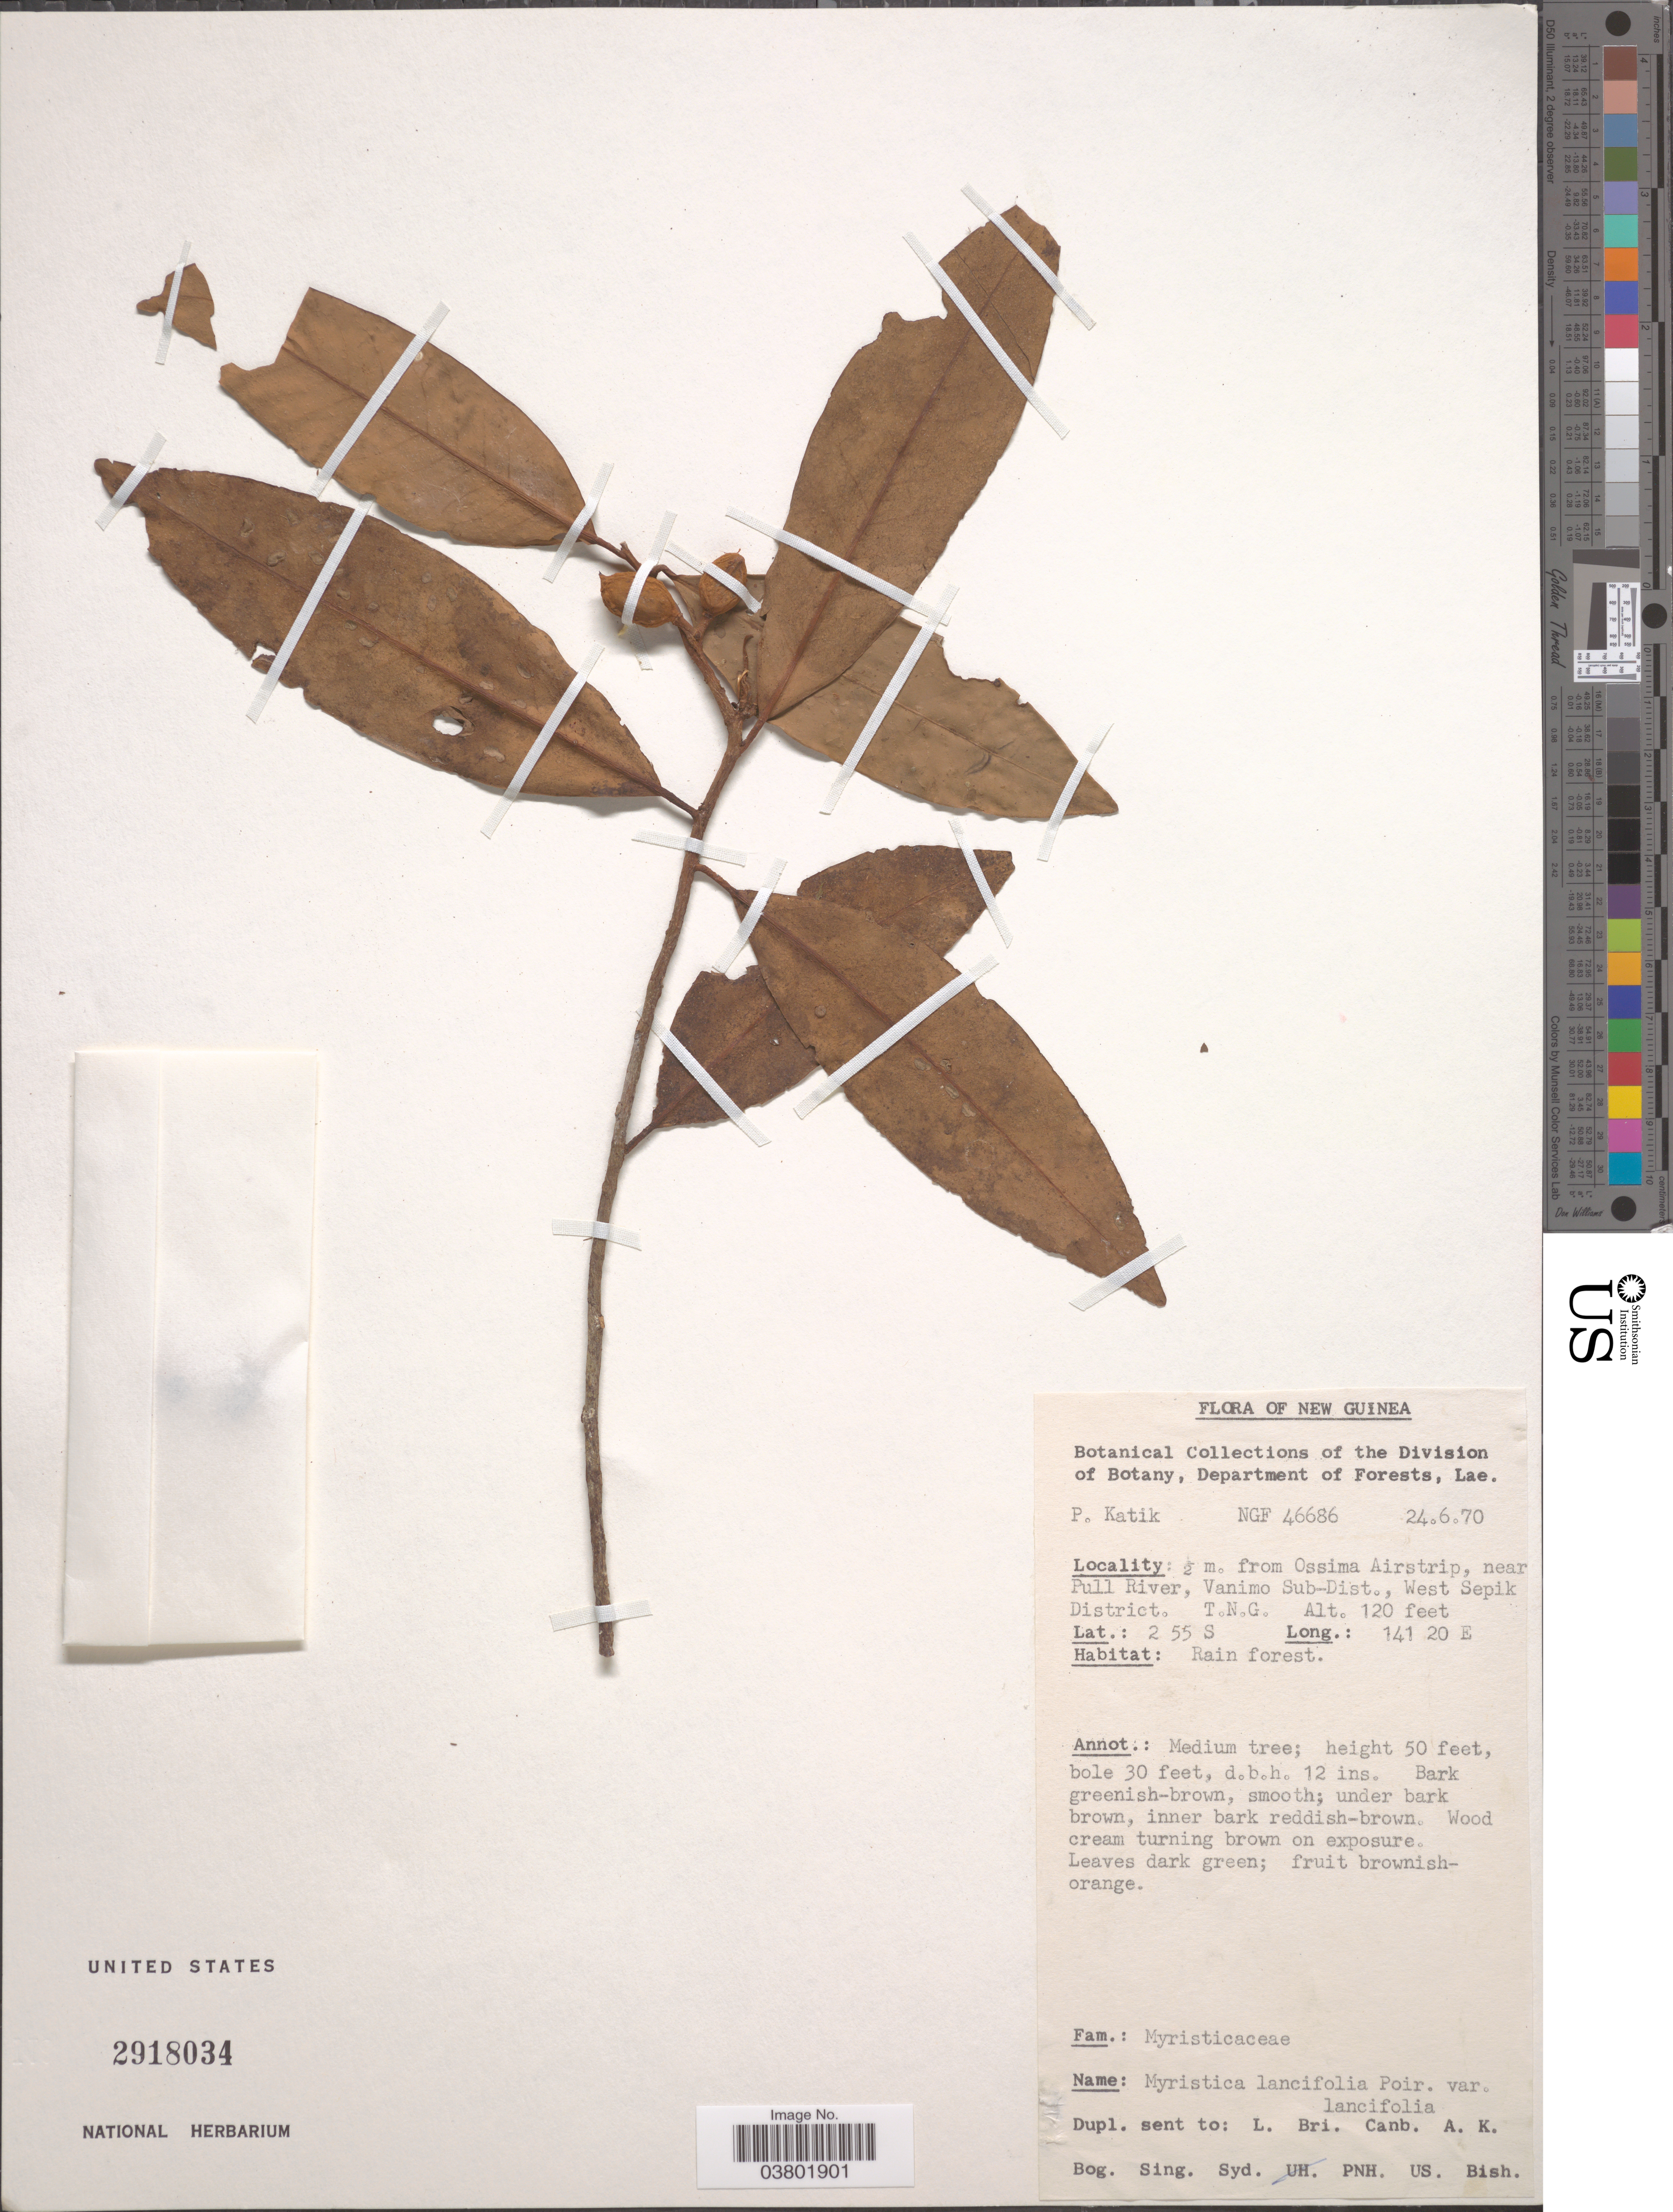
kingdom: Plantae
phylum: Tracheophyta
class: Magnoliopsida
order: Magnoliales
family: Myristicaceae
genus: Myristica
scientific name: Myristica lancifolia var. lancifolia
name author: Poir.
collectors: P. Katik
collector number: NGF46686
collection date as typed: Transcribed d/m/y: 24/6/70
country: Papua New Guinea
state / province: Sandaun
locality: New Guinea. ½ m. from Ossima Airstrip, near Pull River, Vanimo Sub-Dist., West Sepik District. T.N.G.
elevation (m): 37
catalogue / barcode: US 2918034